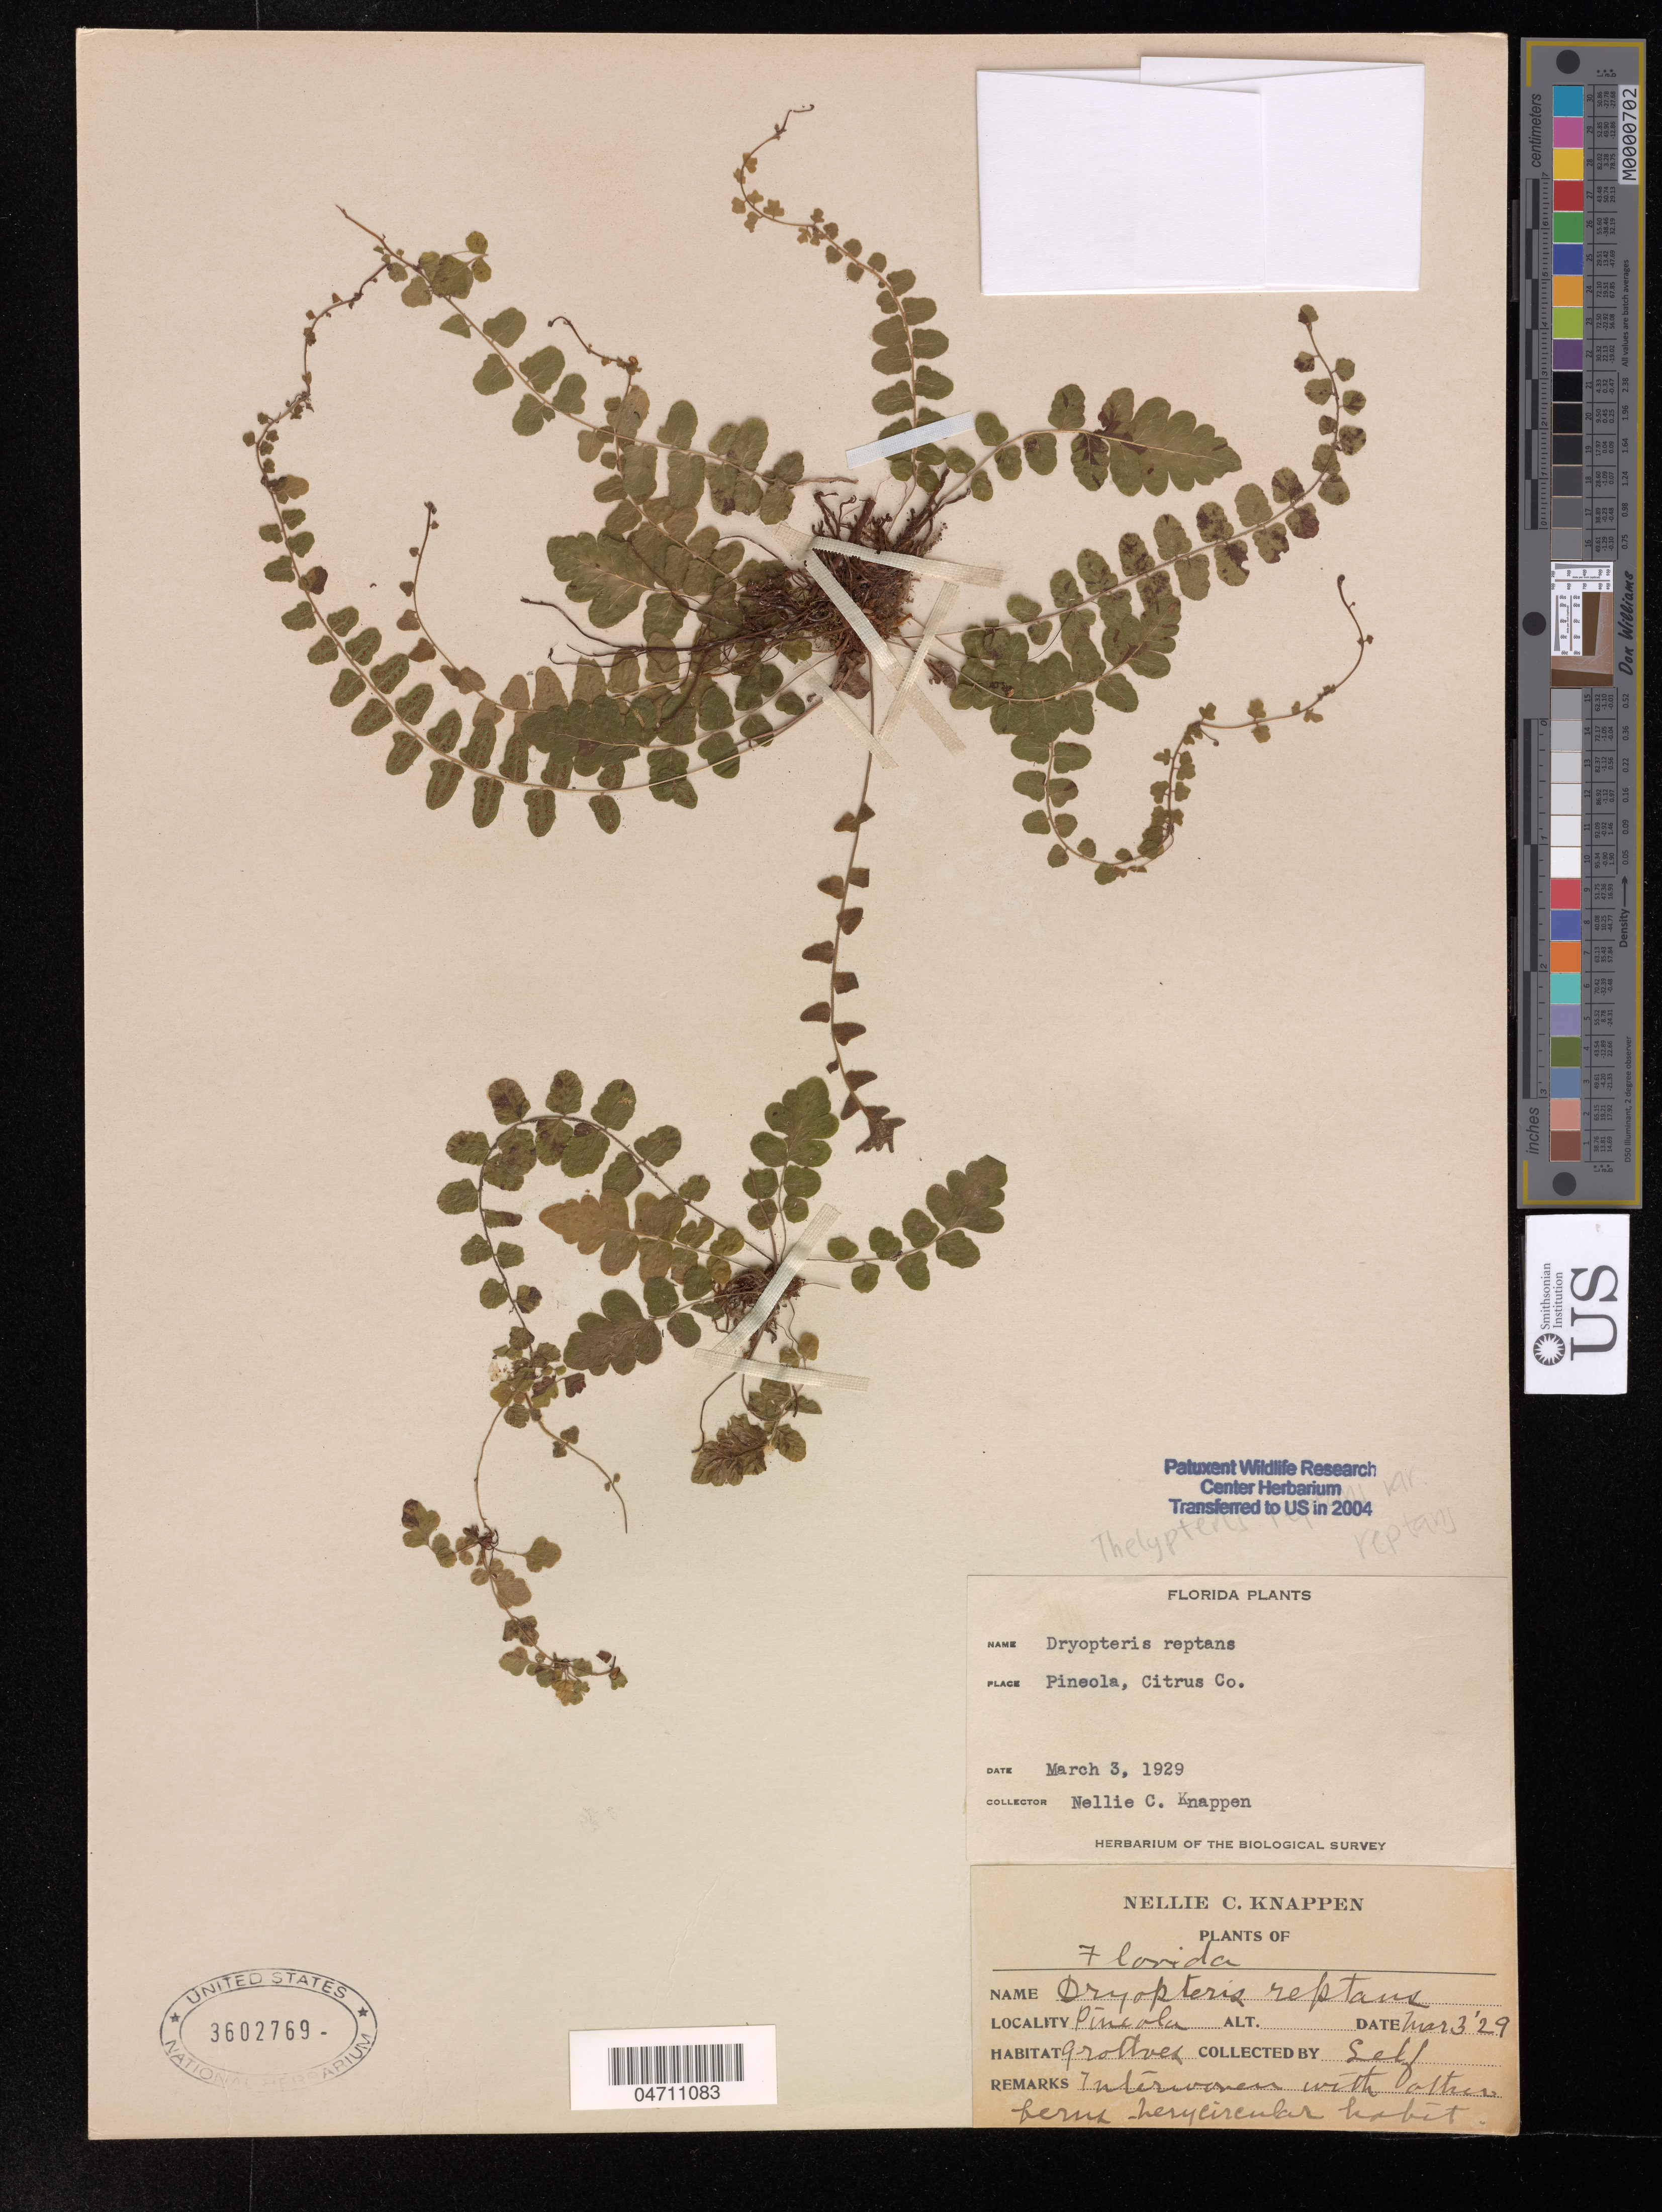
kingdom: Plantae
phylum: Tracheophyta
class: Polypodiopsida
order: Polypodiales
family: Dryopteridaceae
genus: Dryopteris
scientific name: Dryopteris reptans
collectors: N. Knappen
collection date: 1929-03-03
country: United States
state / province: Florida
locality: Pineola, Citrus Co.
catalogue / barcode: US 3602769